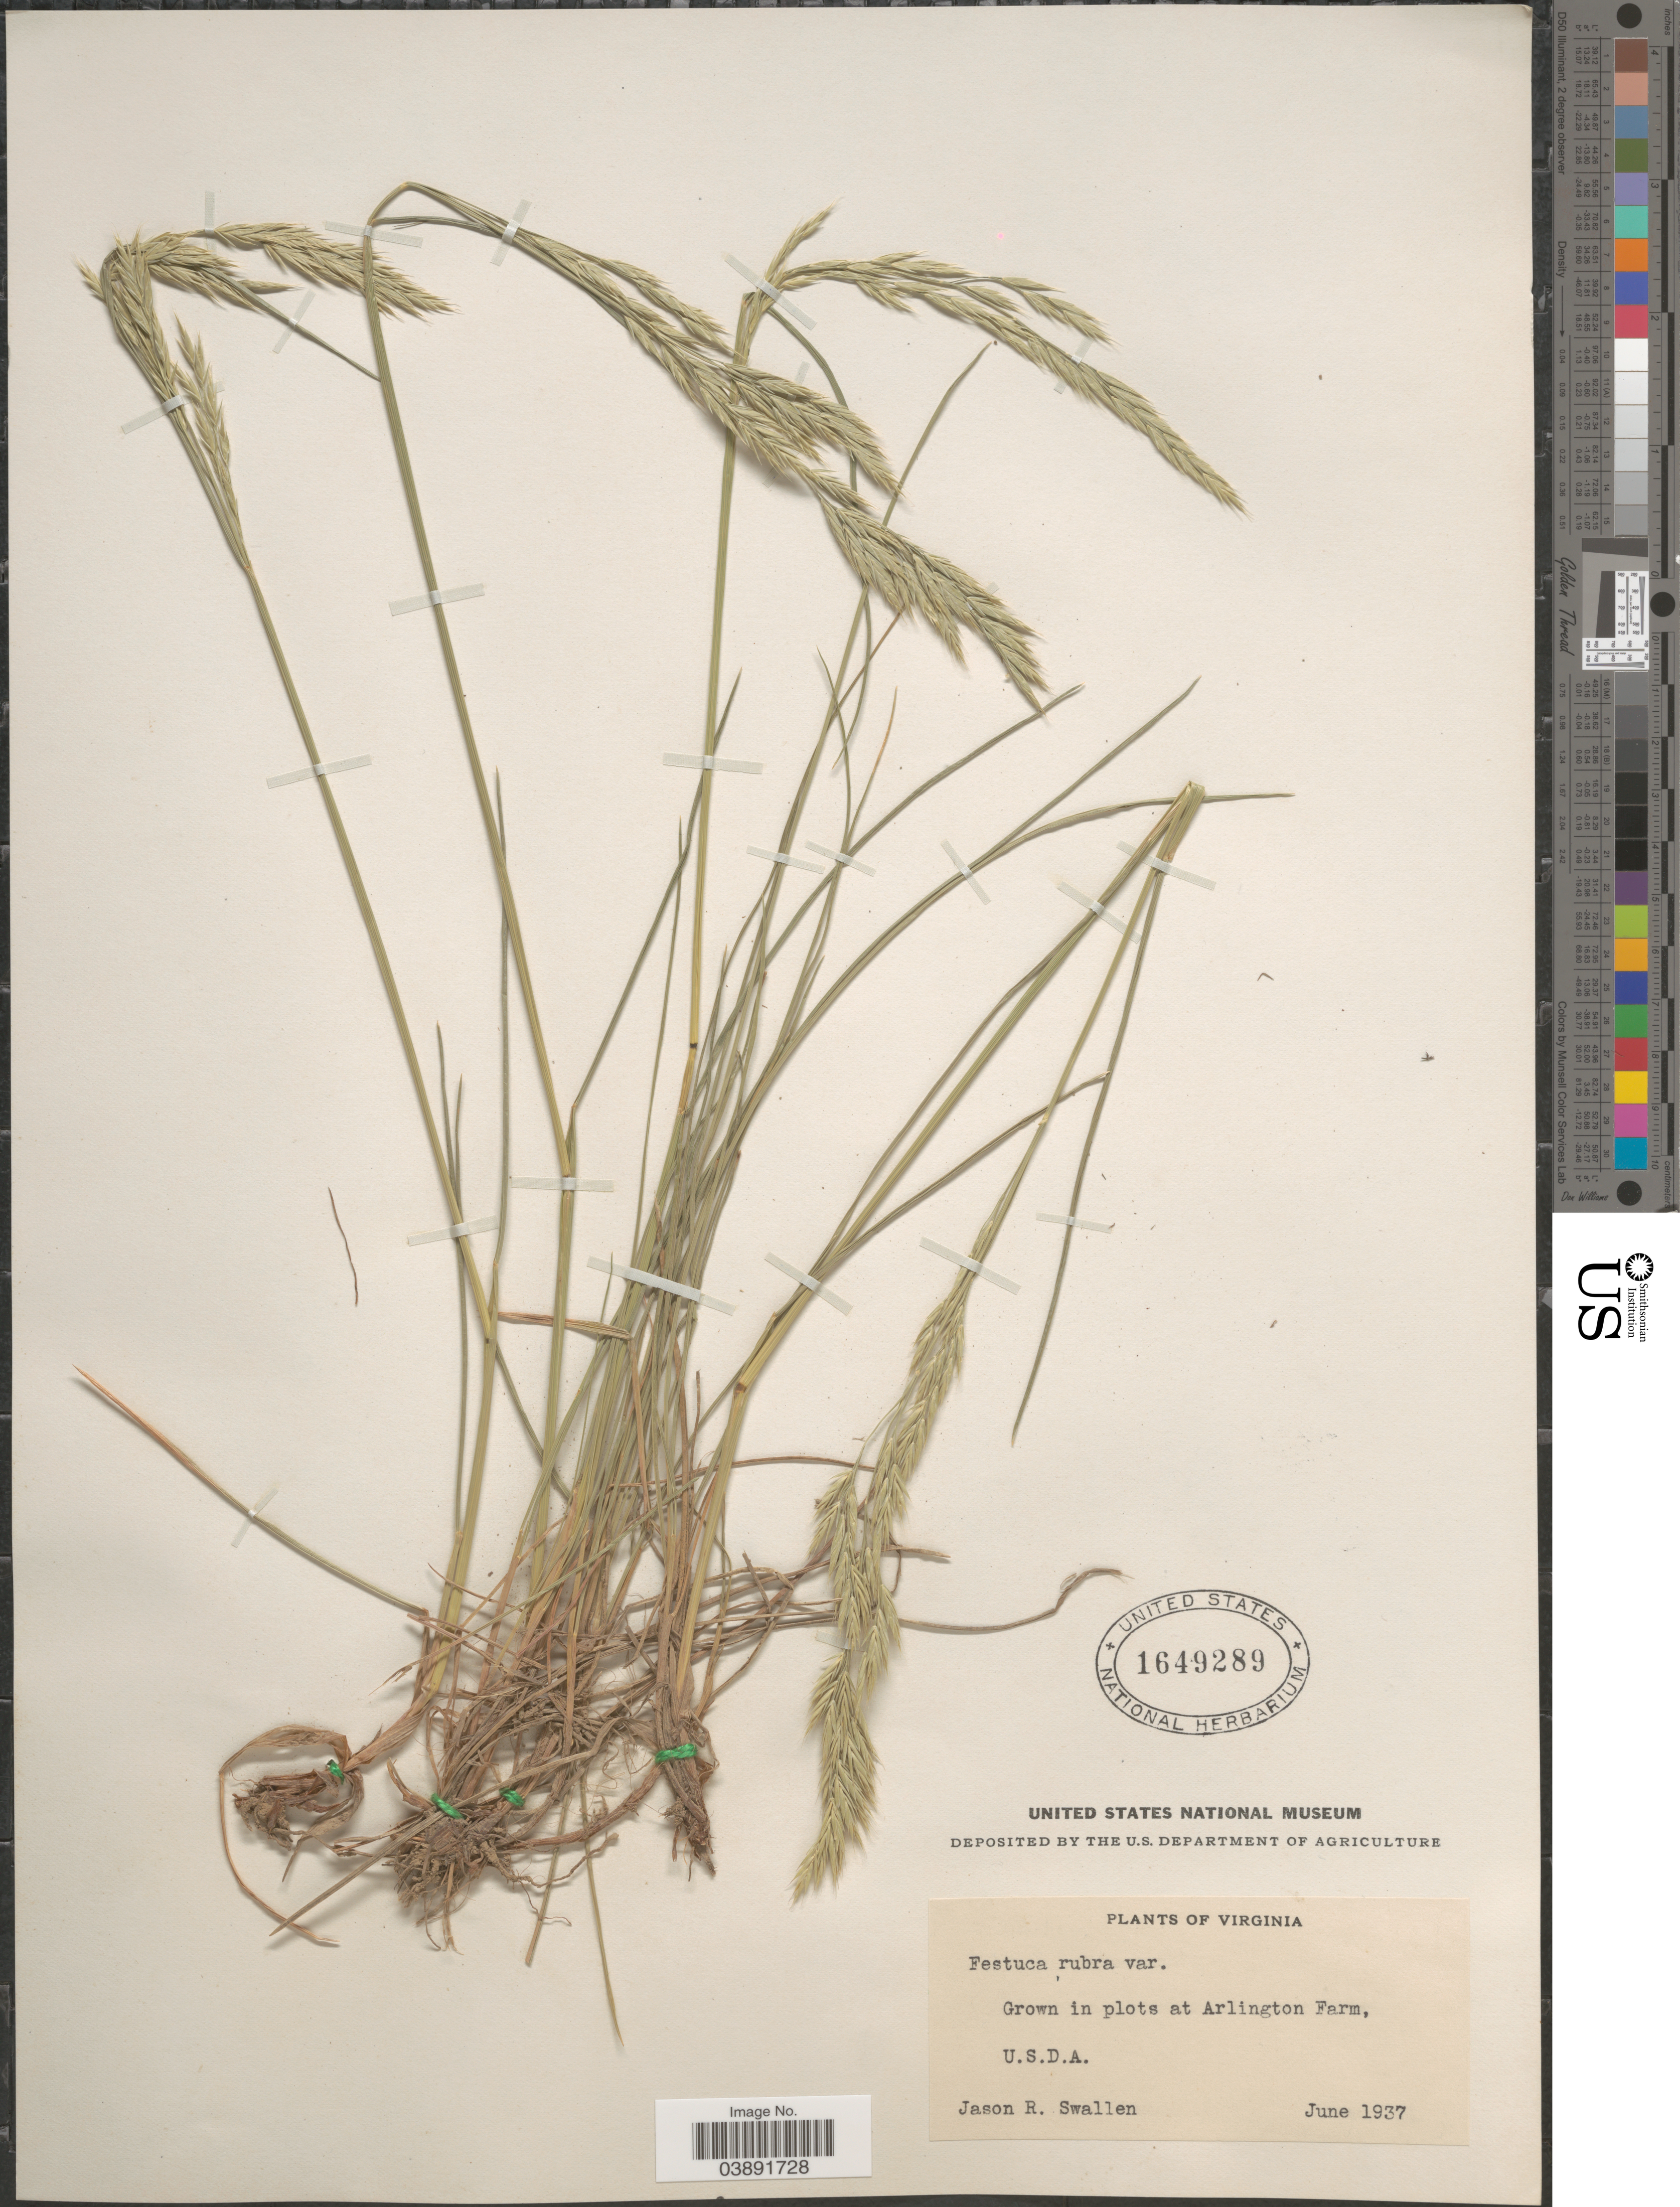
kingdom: Plantae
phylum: Tracheophyta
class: Liliopsida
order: Poales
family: Poaceae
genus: Festuca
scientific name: Festuca rubra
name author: L.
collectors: J. R. Swallen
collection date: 1937-06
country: United States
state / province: Virginia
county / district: Arlington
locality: In plots at Arlington Farm, U.S.D.A.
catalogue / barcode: US 1649289